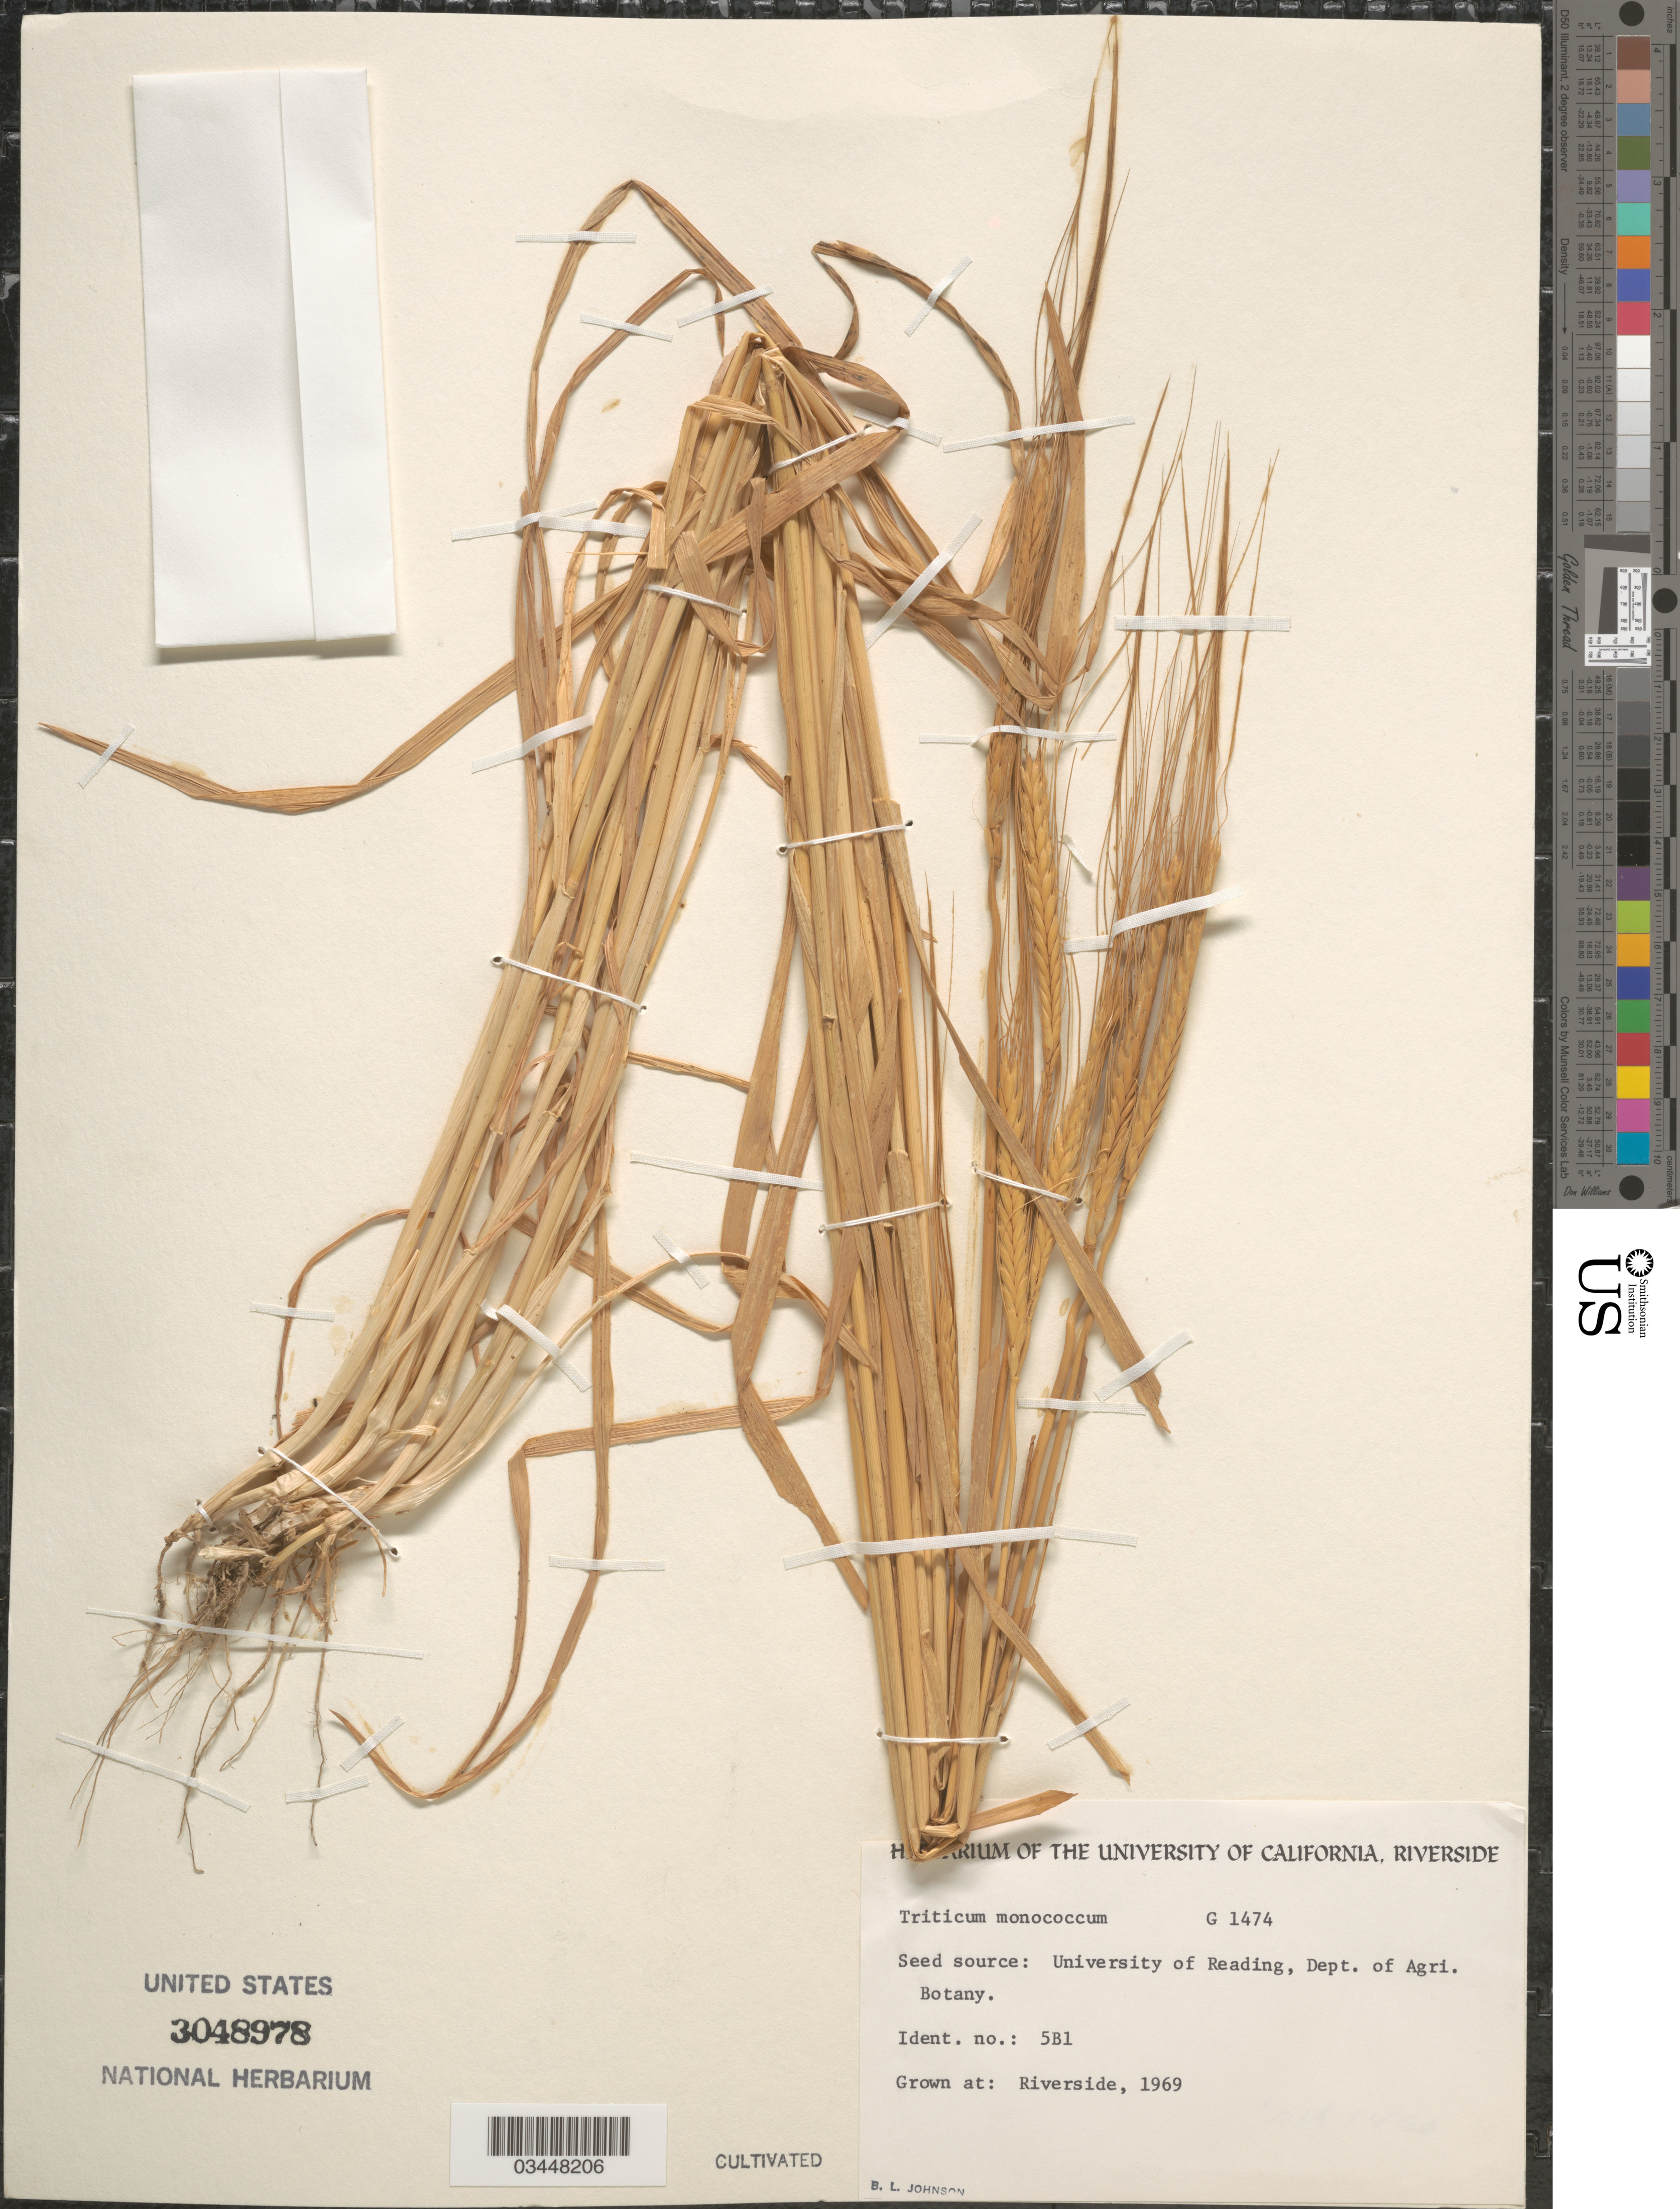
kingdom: Plantae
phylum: Tracheophyta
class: Liliopsida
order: Poales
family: Poaceae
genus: Triticum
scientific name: Triticum monococcum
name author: L.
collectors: B. Johnson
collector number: G1474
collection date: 1969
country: United States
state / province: California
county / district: Riverside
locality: Riverside.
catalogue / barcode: US 3048978